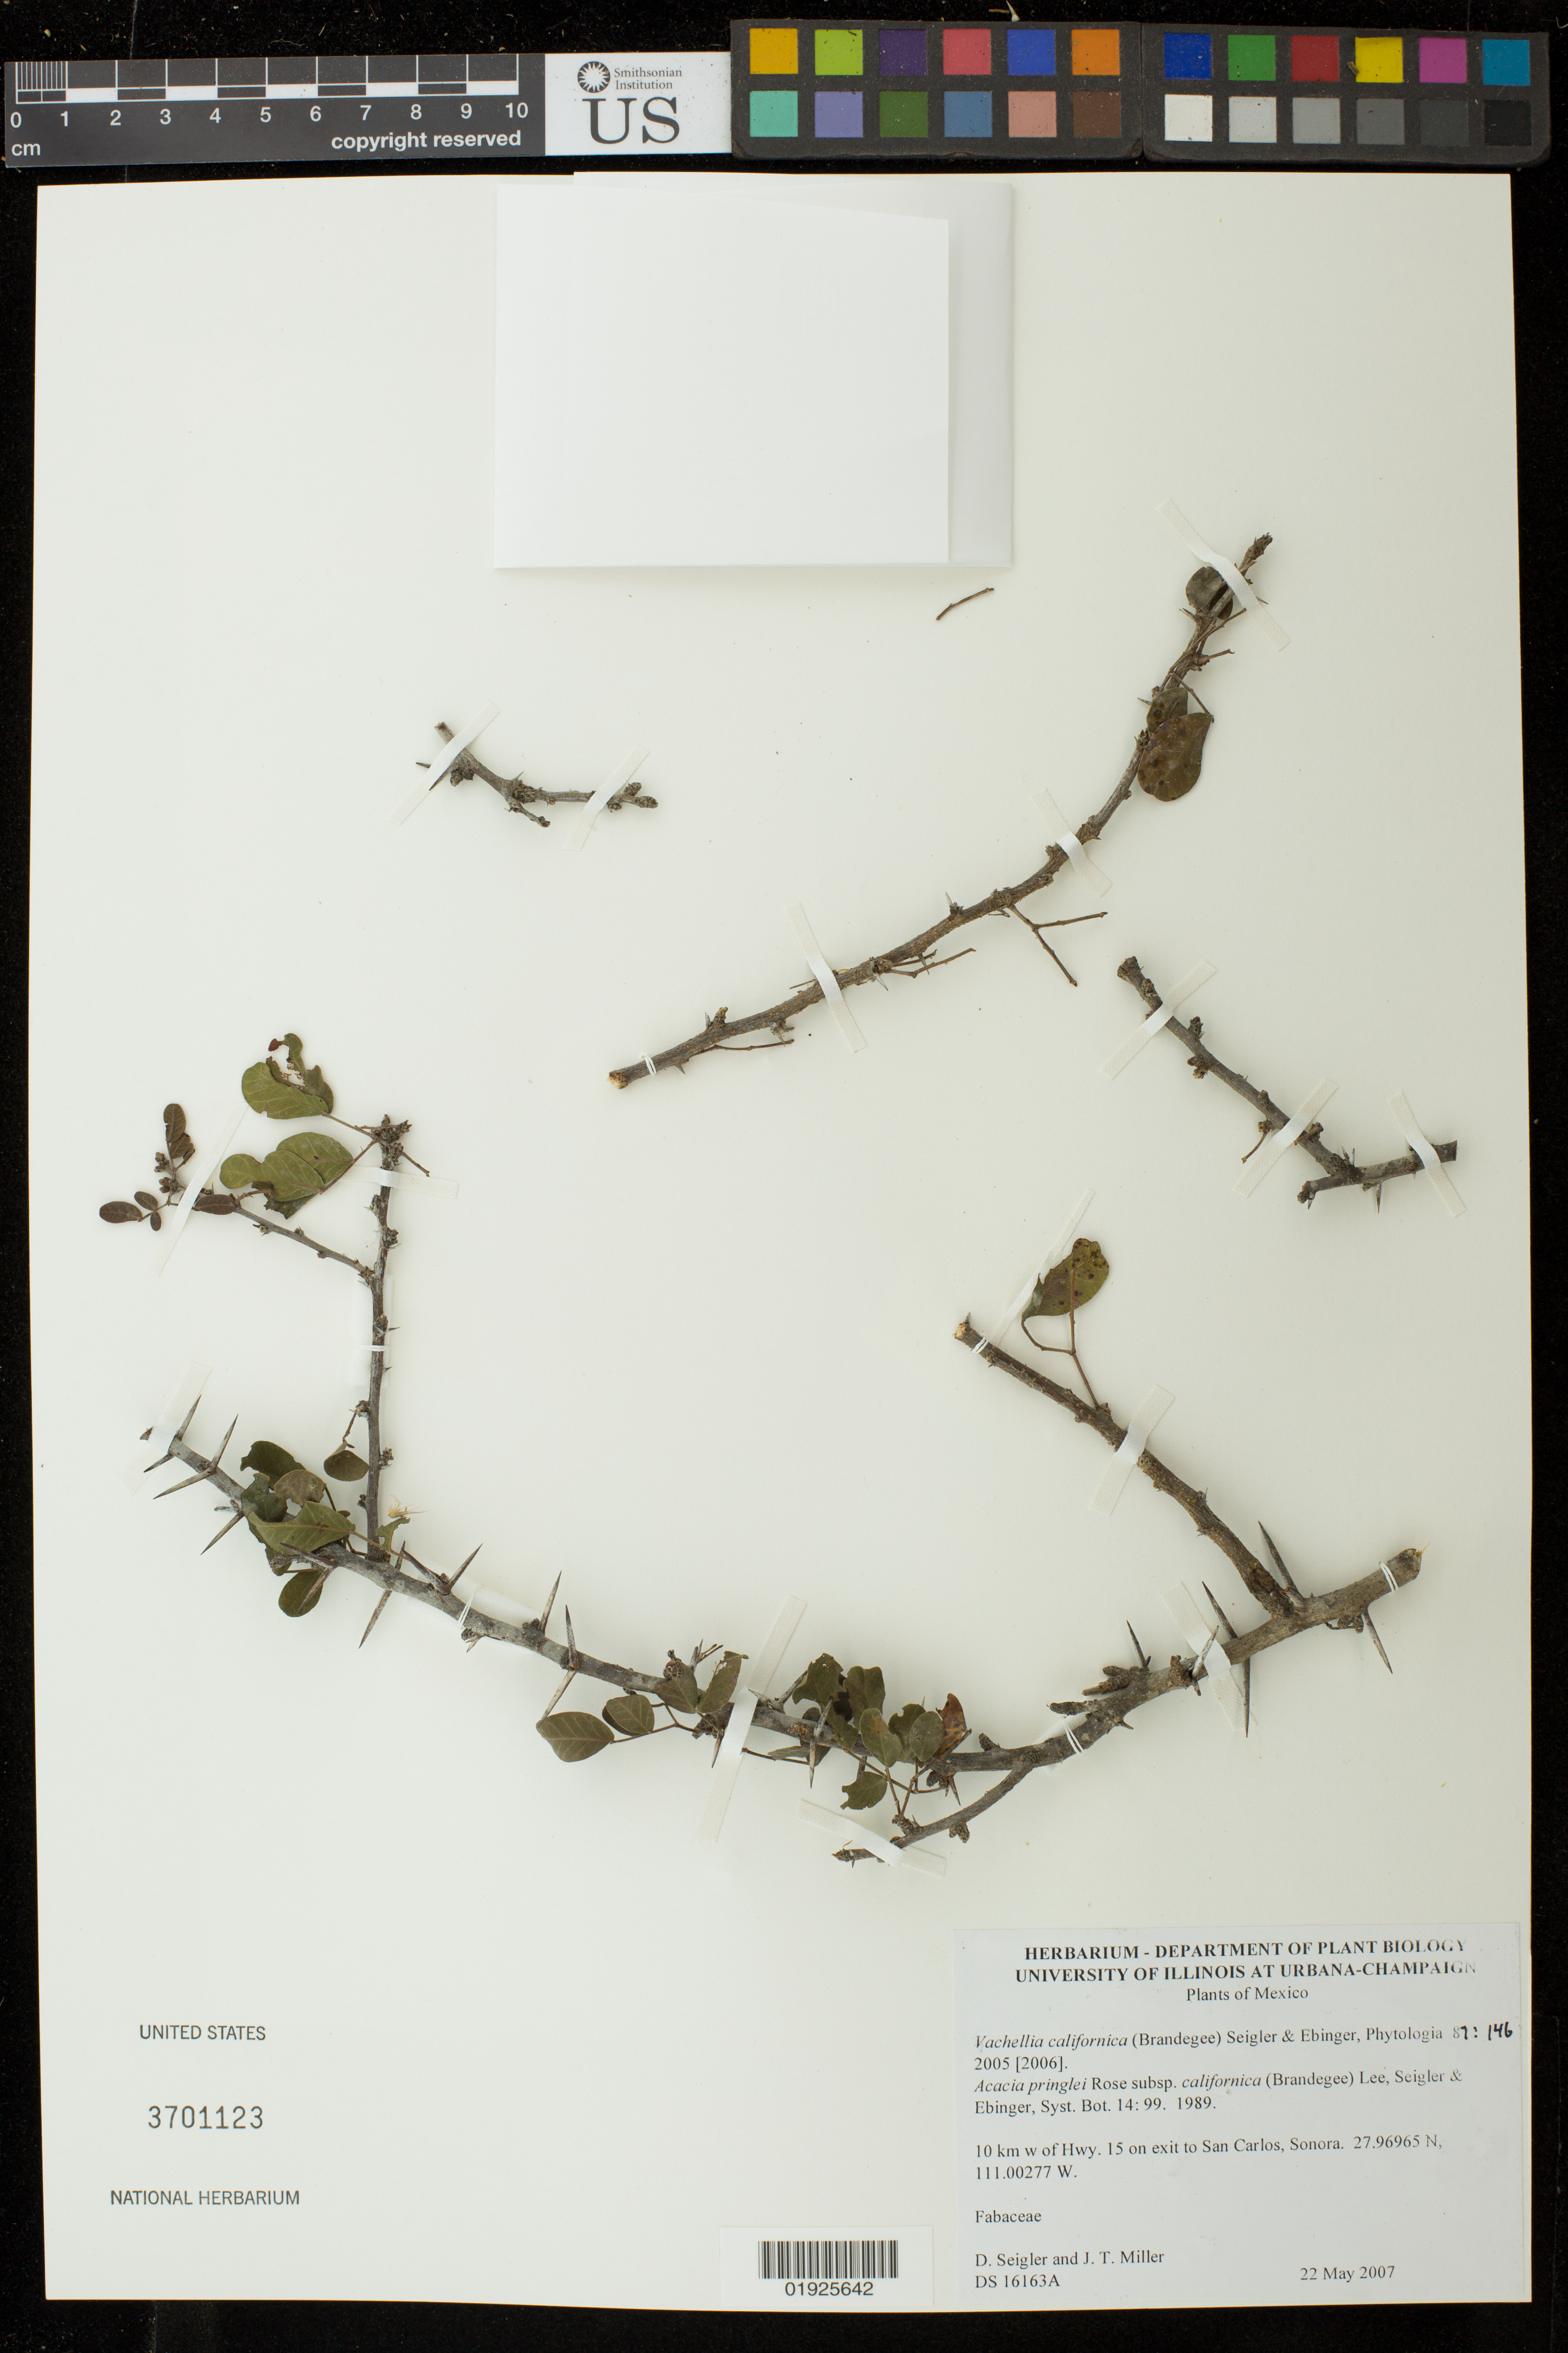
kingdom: Plantae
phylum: Tracheophyta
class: Magnoliopsida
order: Fabales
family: Fabaceae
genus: Vachellia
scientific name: Vachellia californica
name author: (Brandegee) Seigler & Ebinger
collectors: D. S. Seigler & J. T. Miller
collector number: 16163A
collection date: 2007-05-22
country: Mexico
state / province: Sonora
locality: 10 km W of Hwy 15 on exit to San Carlos.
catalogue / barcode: US 3701123